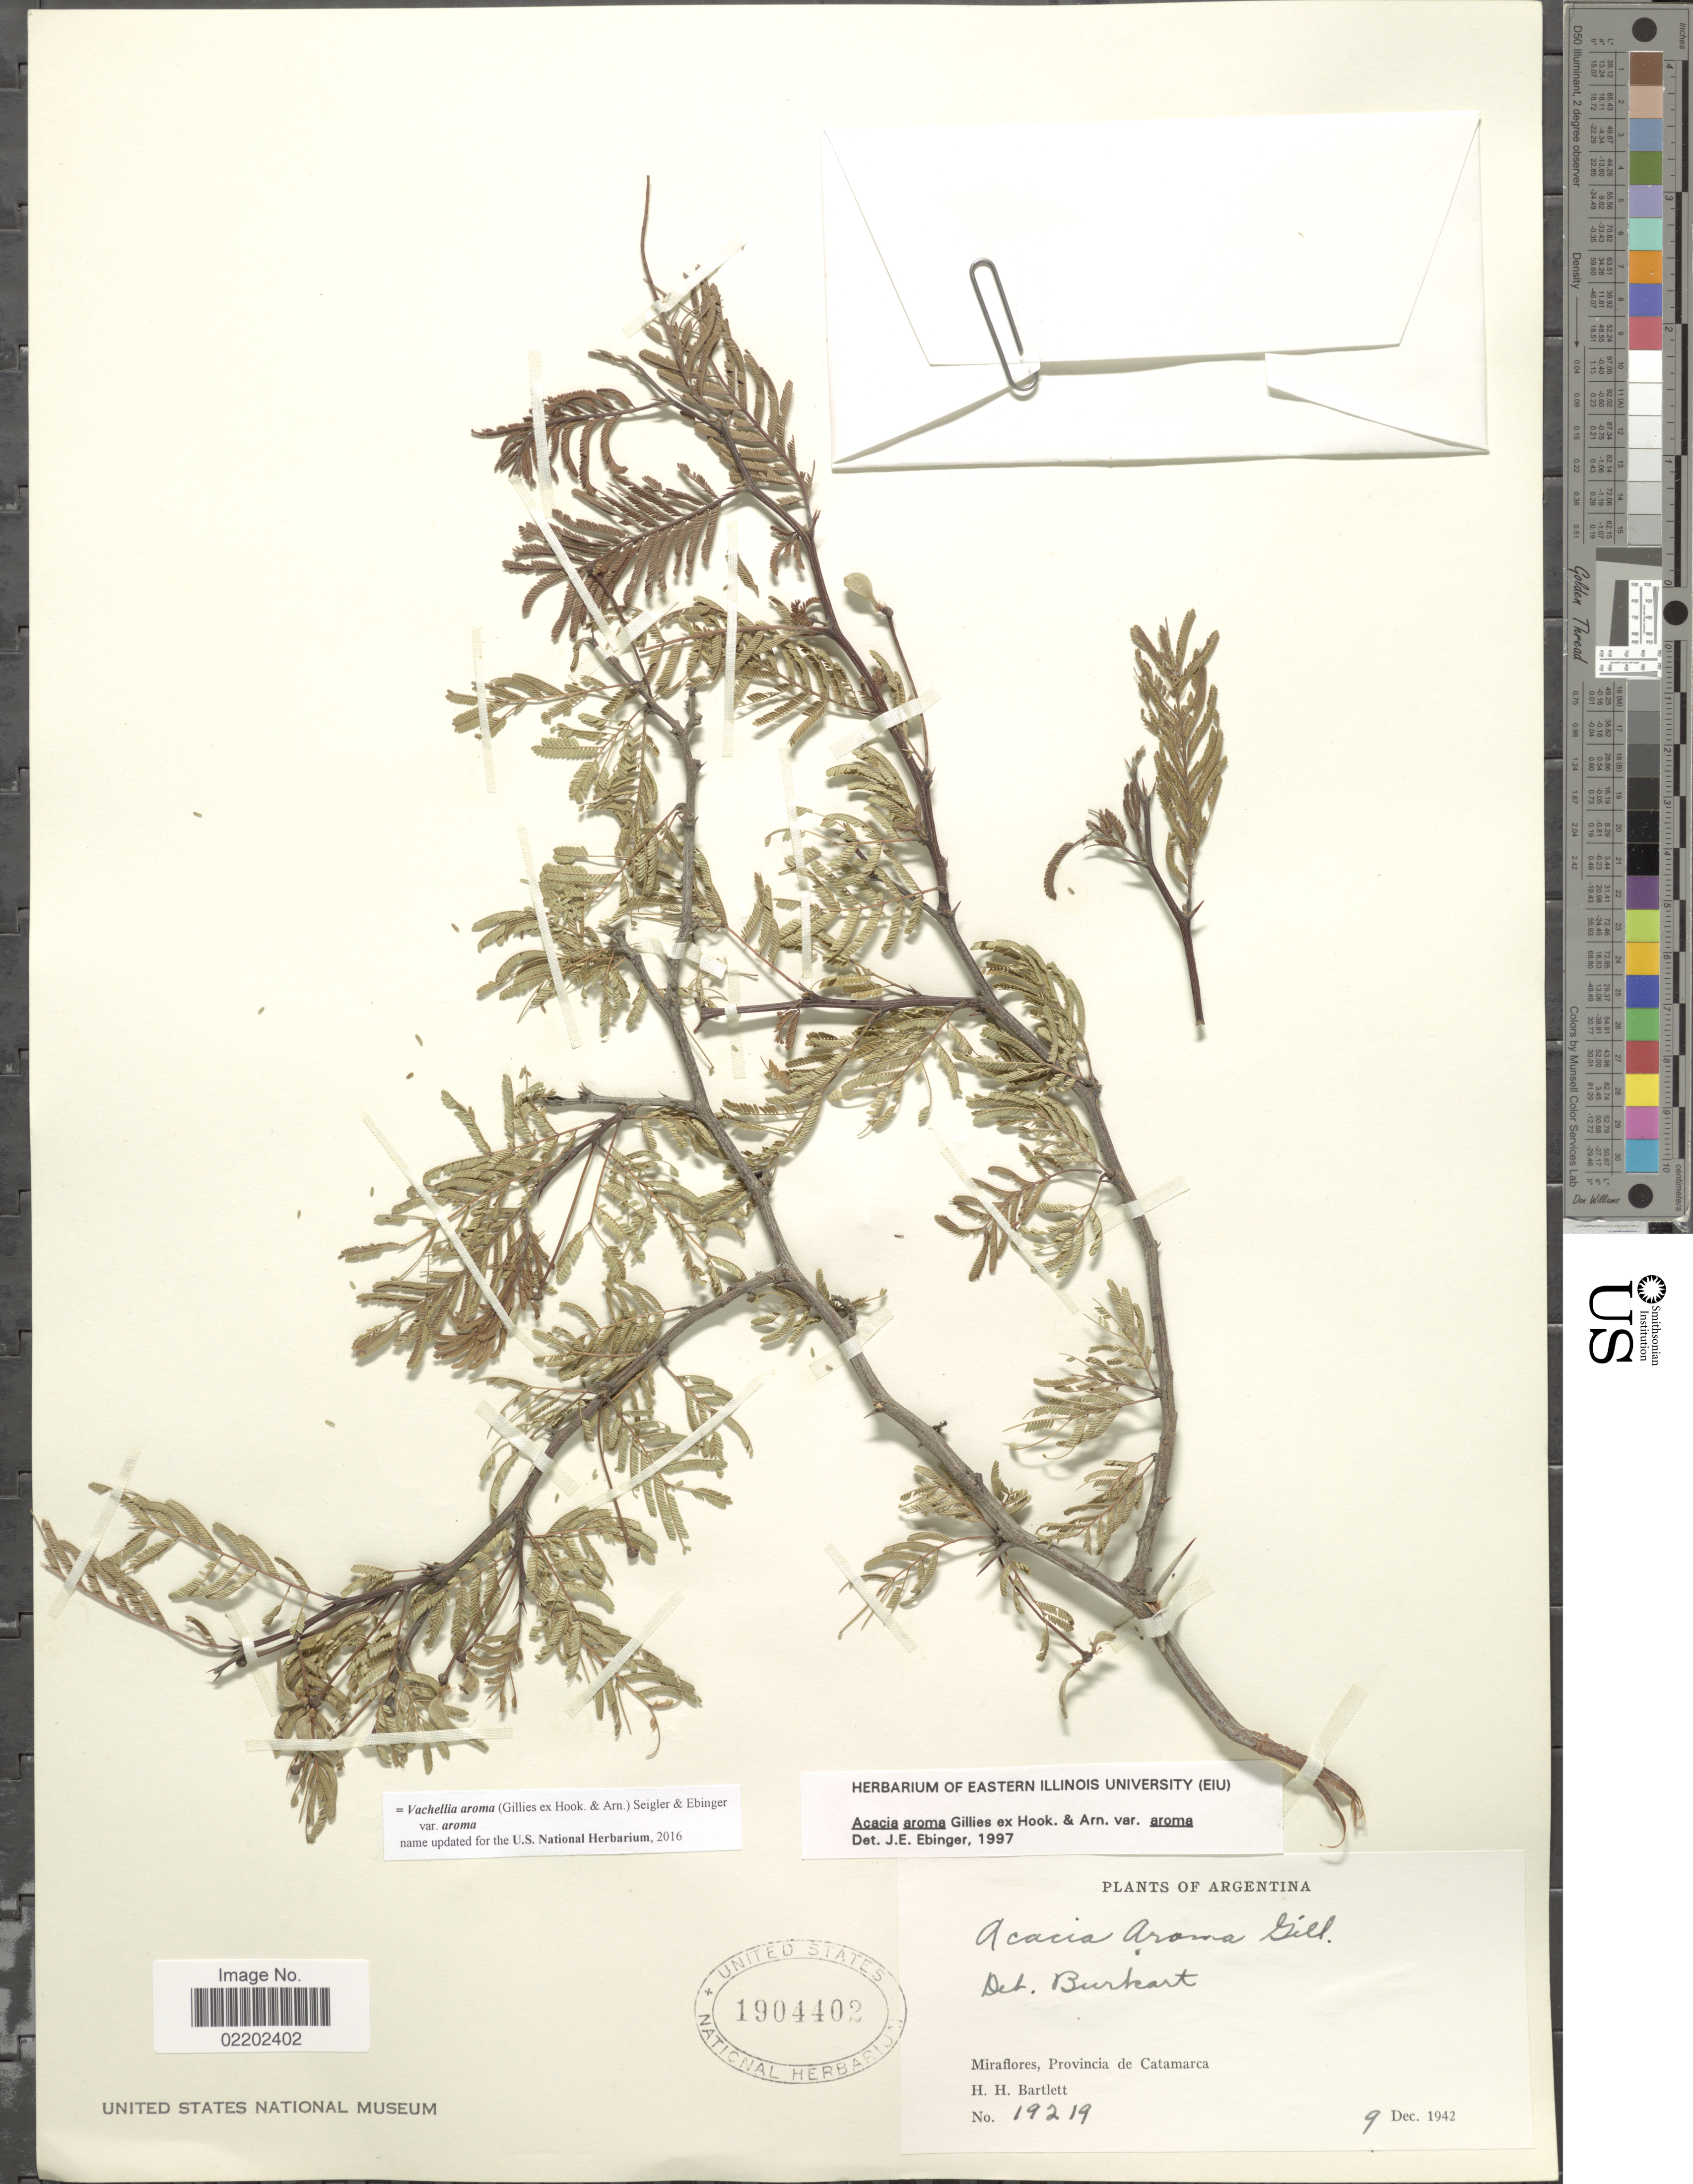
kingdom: Plantae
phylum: Tracheophyta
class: Magnoliopsida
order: Fabales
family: Fabaceae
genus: Vachellia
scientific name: Vachellia aroma var. aroma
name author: (Gillies ex Hook. & Arn.) Seigler & Ebinger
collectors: H. H. Bartlett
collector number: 19219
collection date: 1942-12-09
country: Argentina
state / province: Catamarca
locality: Miraflores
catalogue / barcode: US 1904402